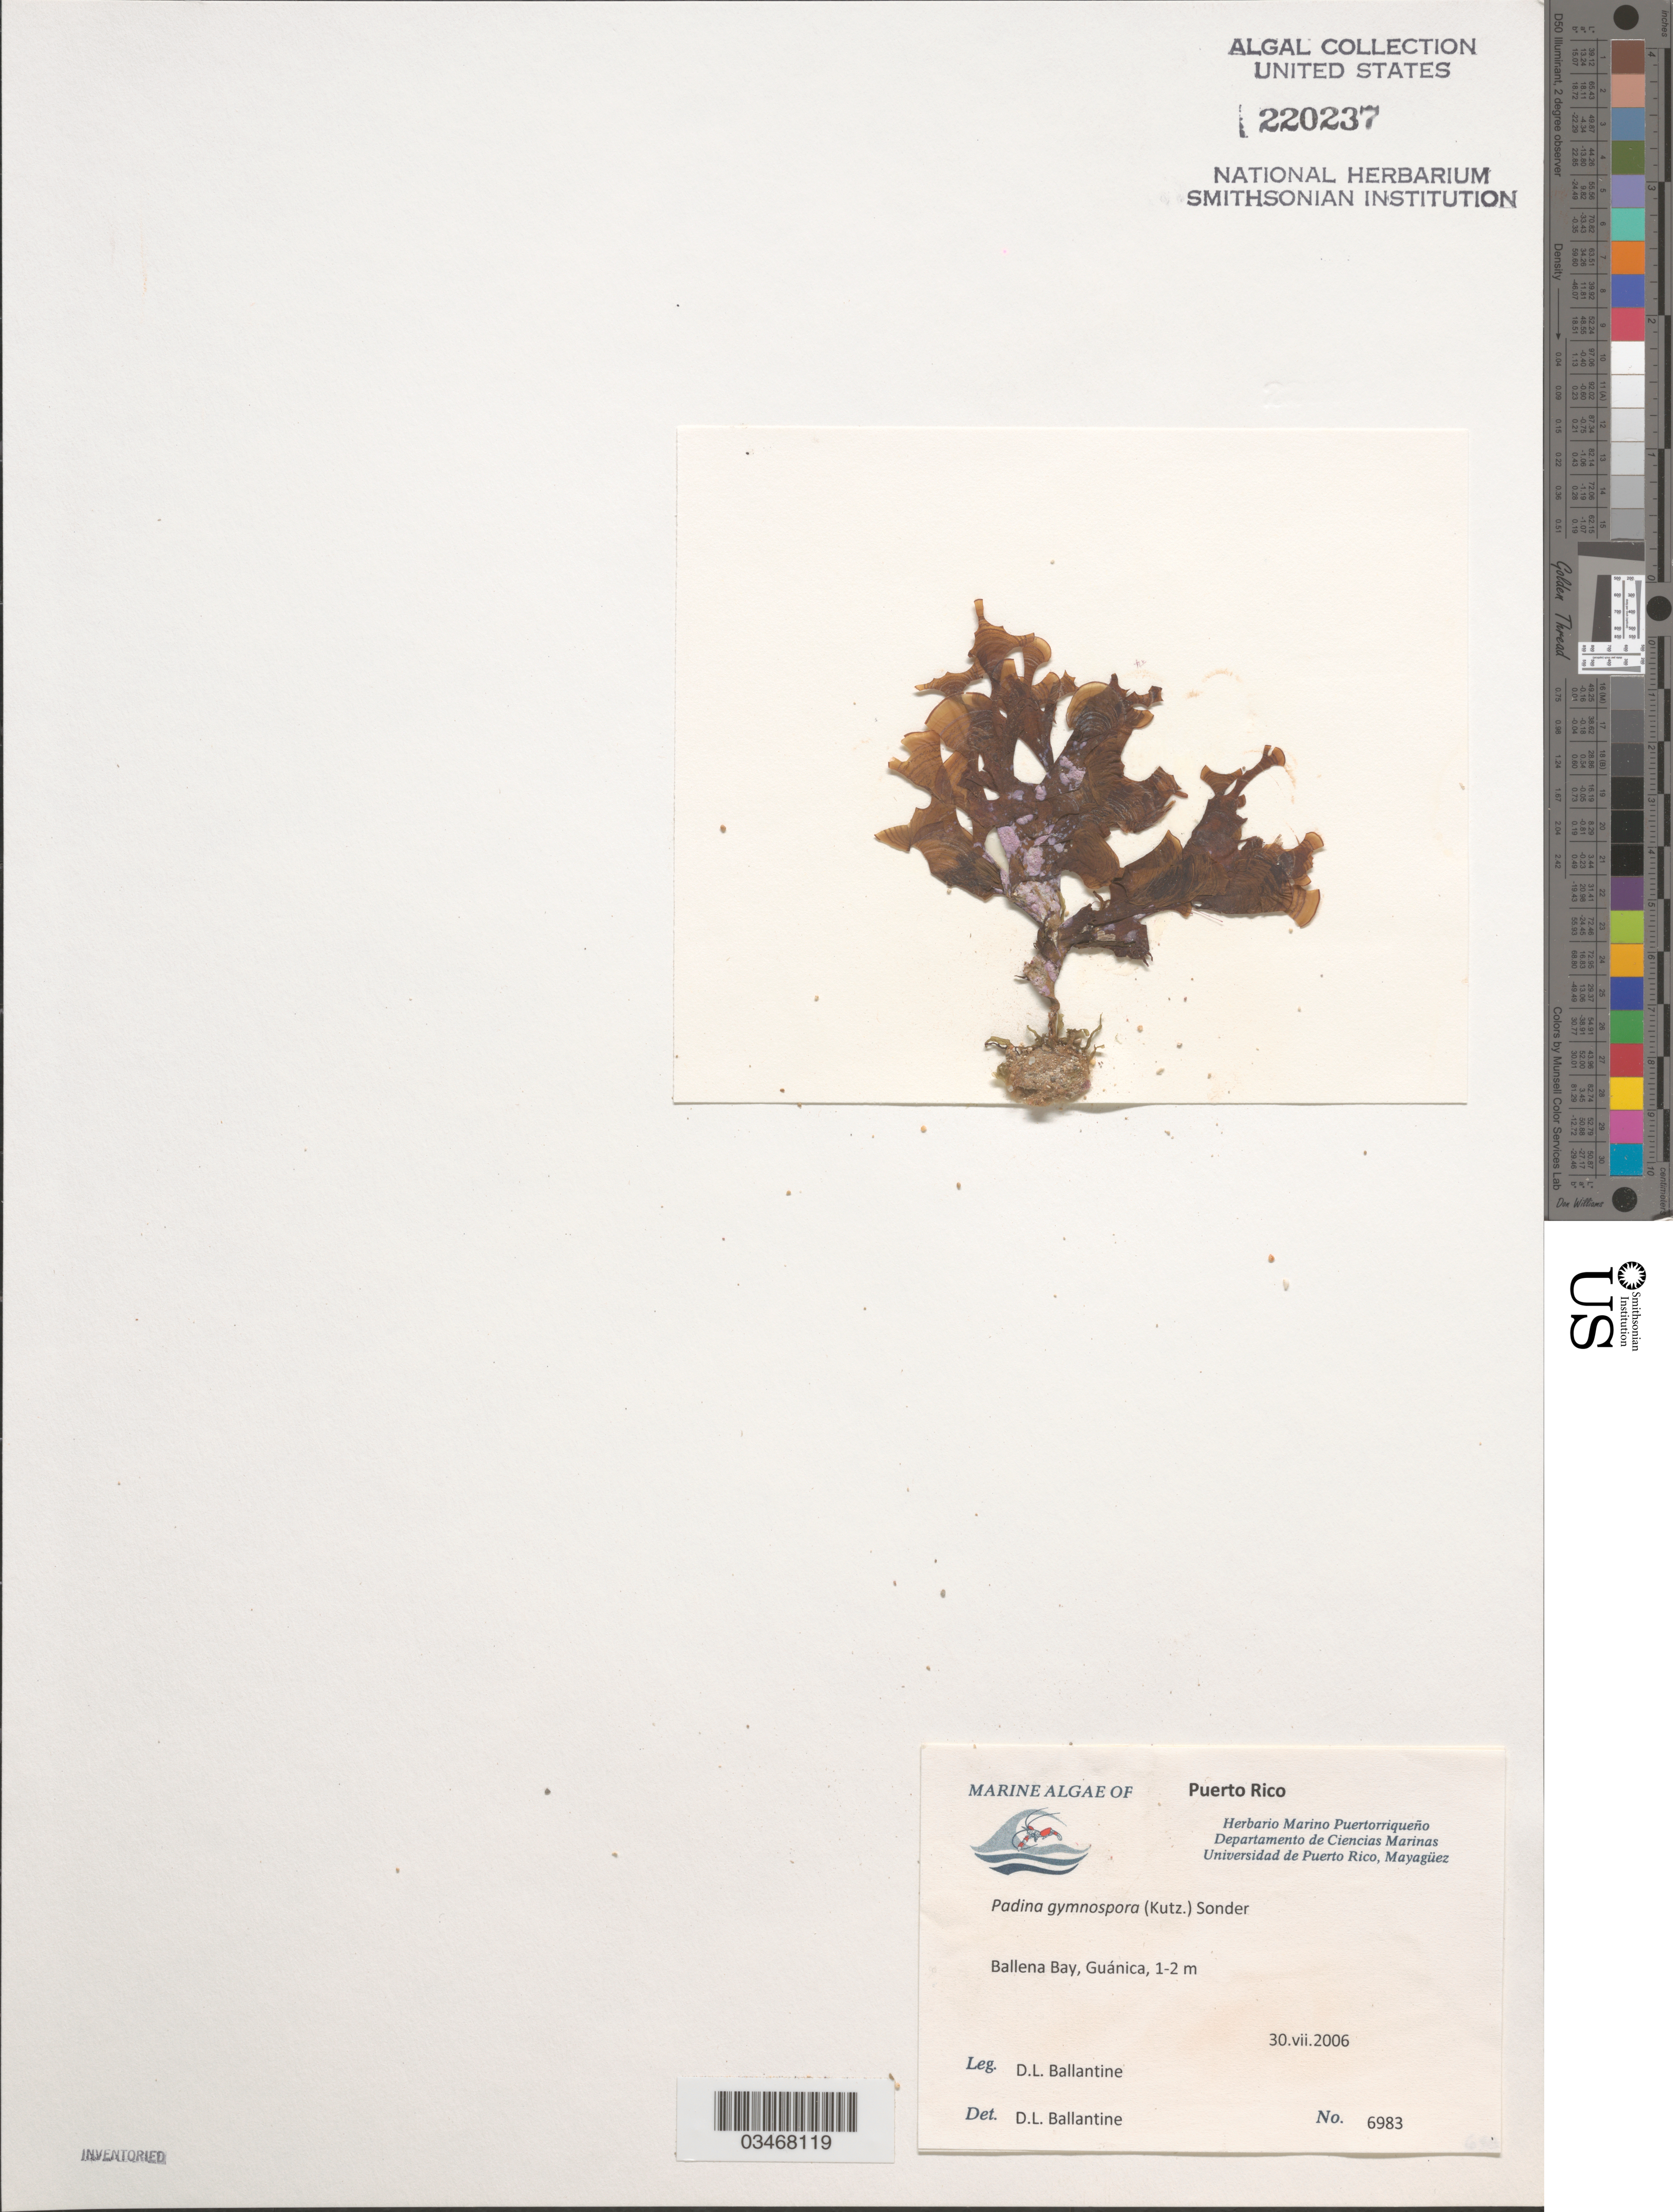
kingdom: Chromista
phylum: Ochrophyta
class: Phaeophyceae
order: Dictyotales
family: Dictyotaceae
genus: Padina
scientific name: Padina gymnospora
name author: (Kütz.) O.G. Sond.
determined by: Ballantine, D. L.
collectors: D.L. Ballantine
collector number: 6983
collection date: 2006-07-30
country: Puerto Rico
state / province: Guanica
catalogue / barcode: US 220237